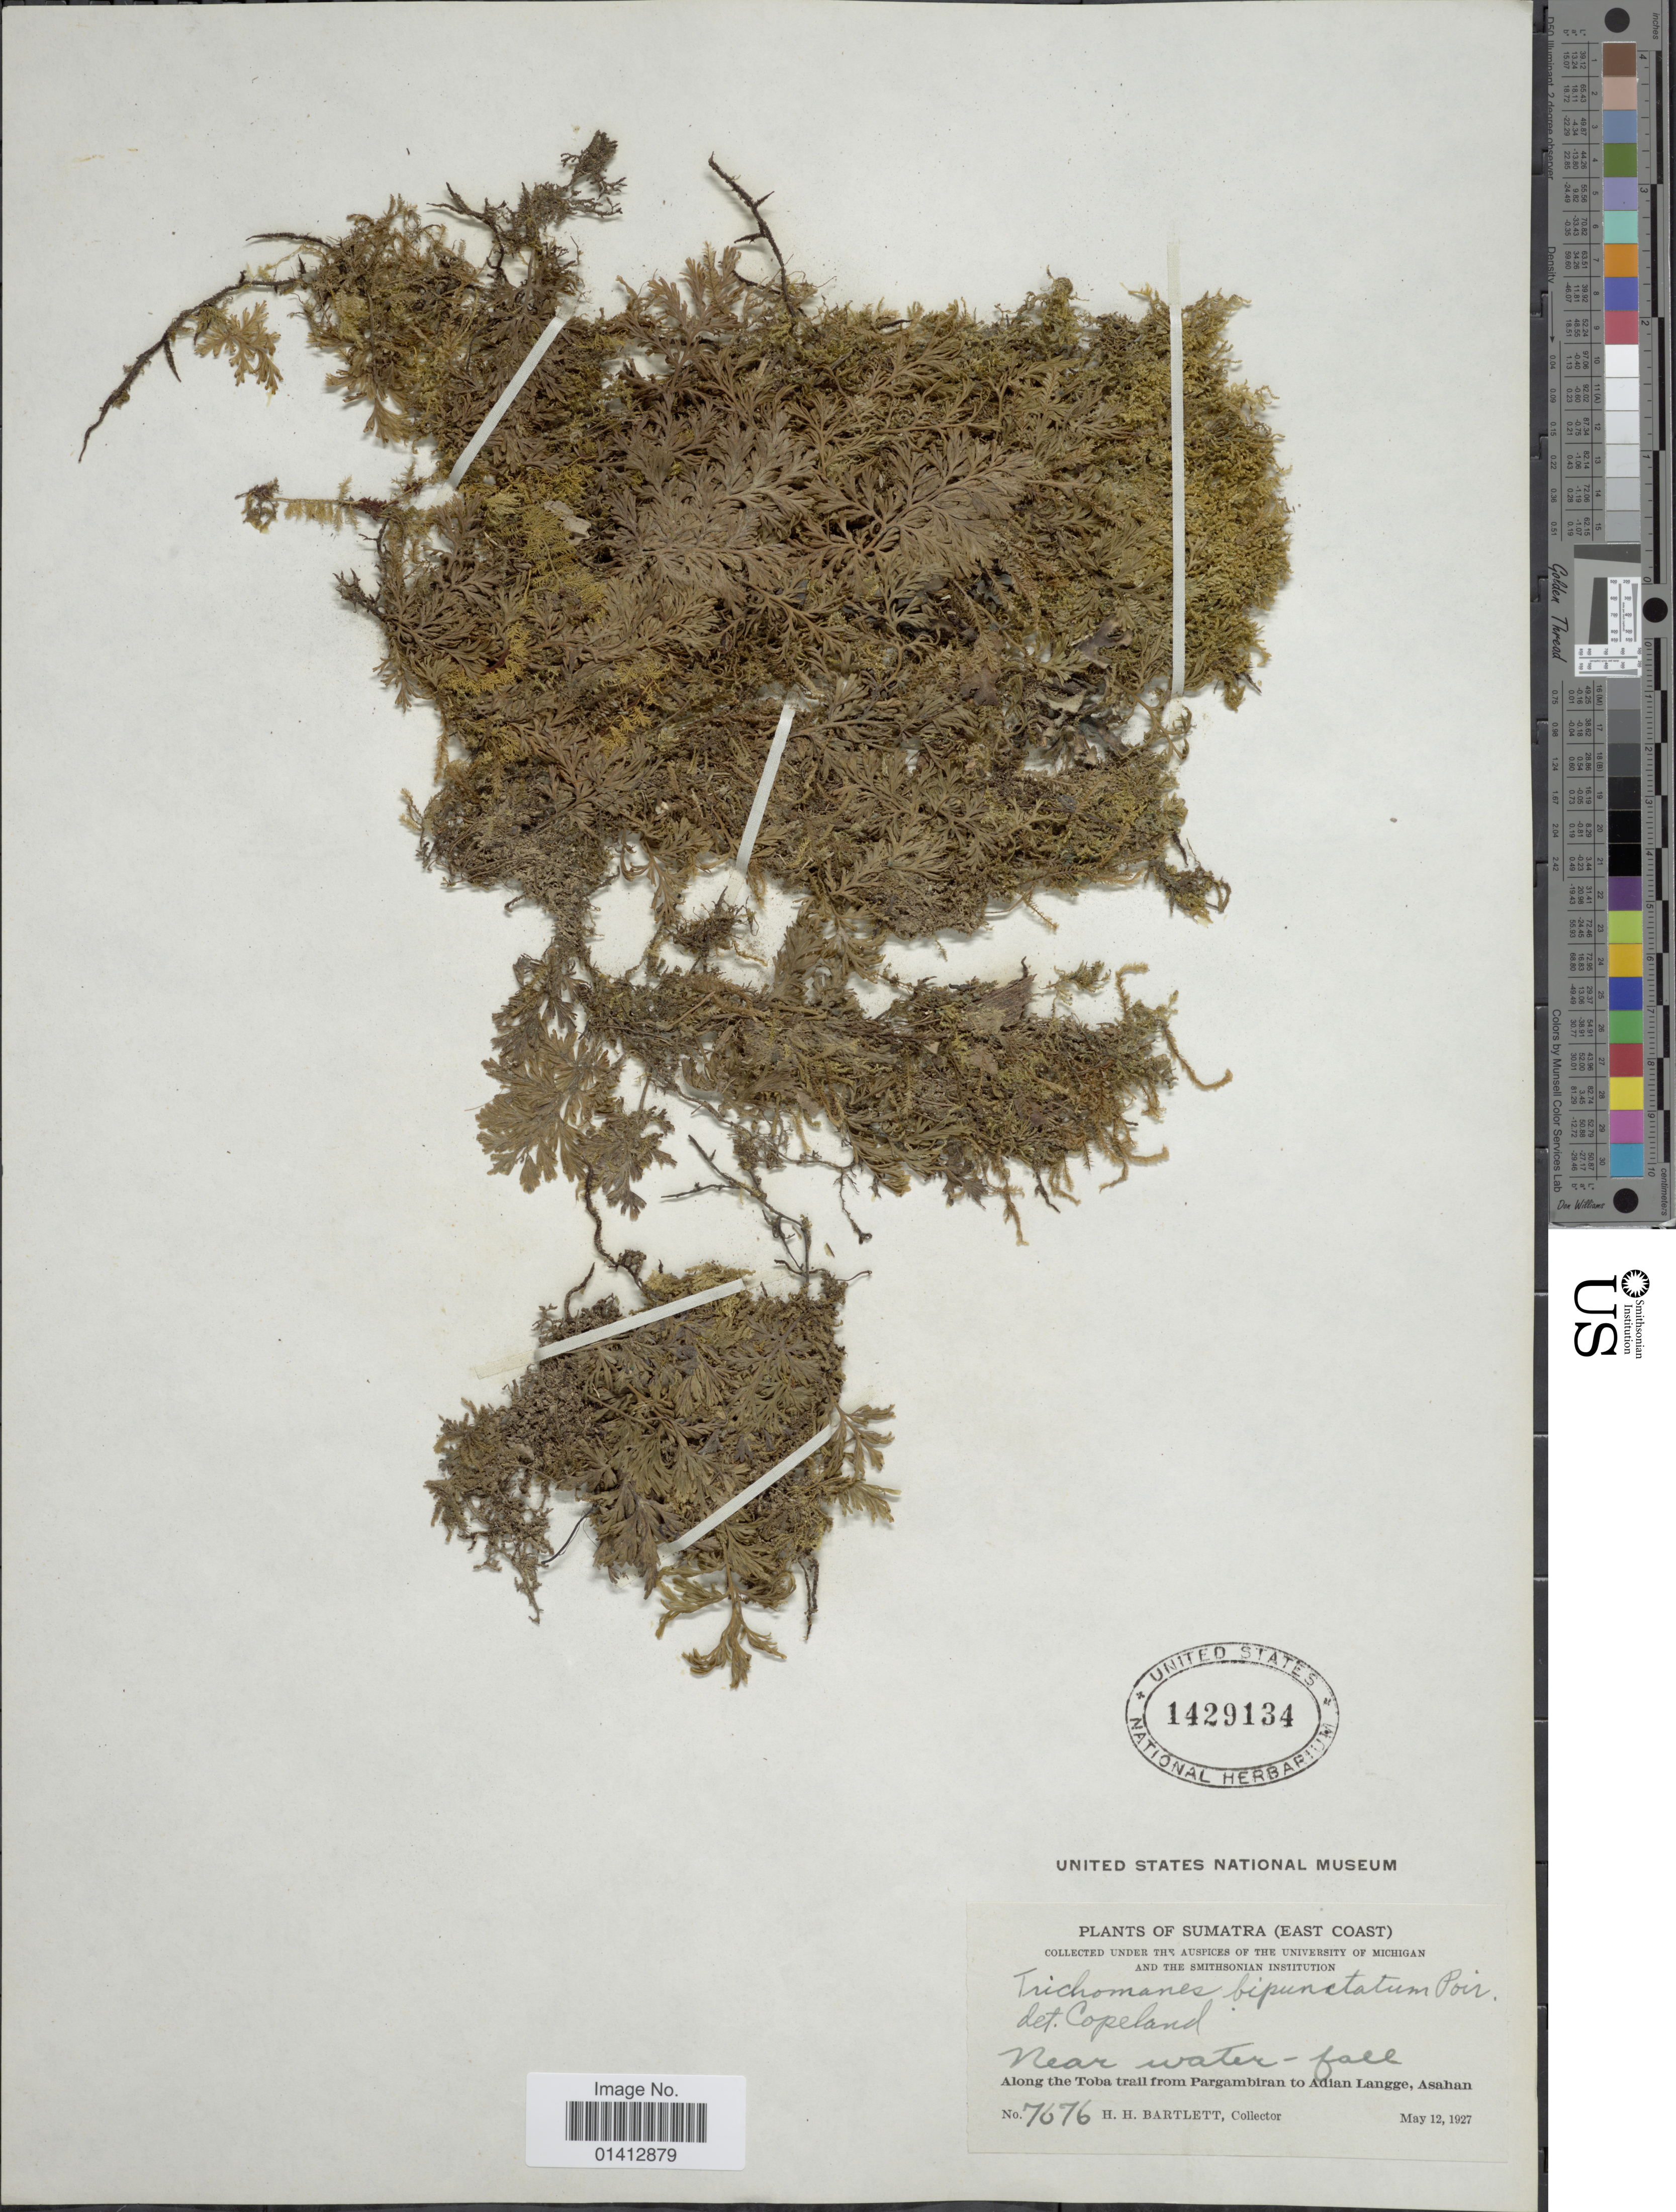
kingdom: Plantae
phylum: Tracheophyta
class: Polypodiopsida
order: Hymenophyllales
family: Hymenophyllaceae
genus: Crepidomanes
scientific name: Crepidomanes bipunctatum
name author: (Poir.) Copel.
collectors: H. H. Bartlett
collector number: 7676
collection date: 1927-05-12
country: Indonesia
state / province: Sumatra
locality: (East Coast) Near water-fall, Along the Toba trail from Pargambiran to Adian Langge, Asahan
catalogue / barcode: US 1429134